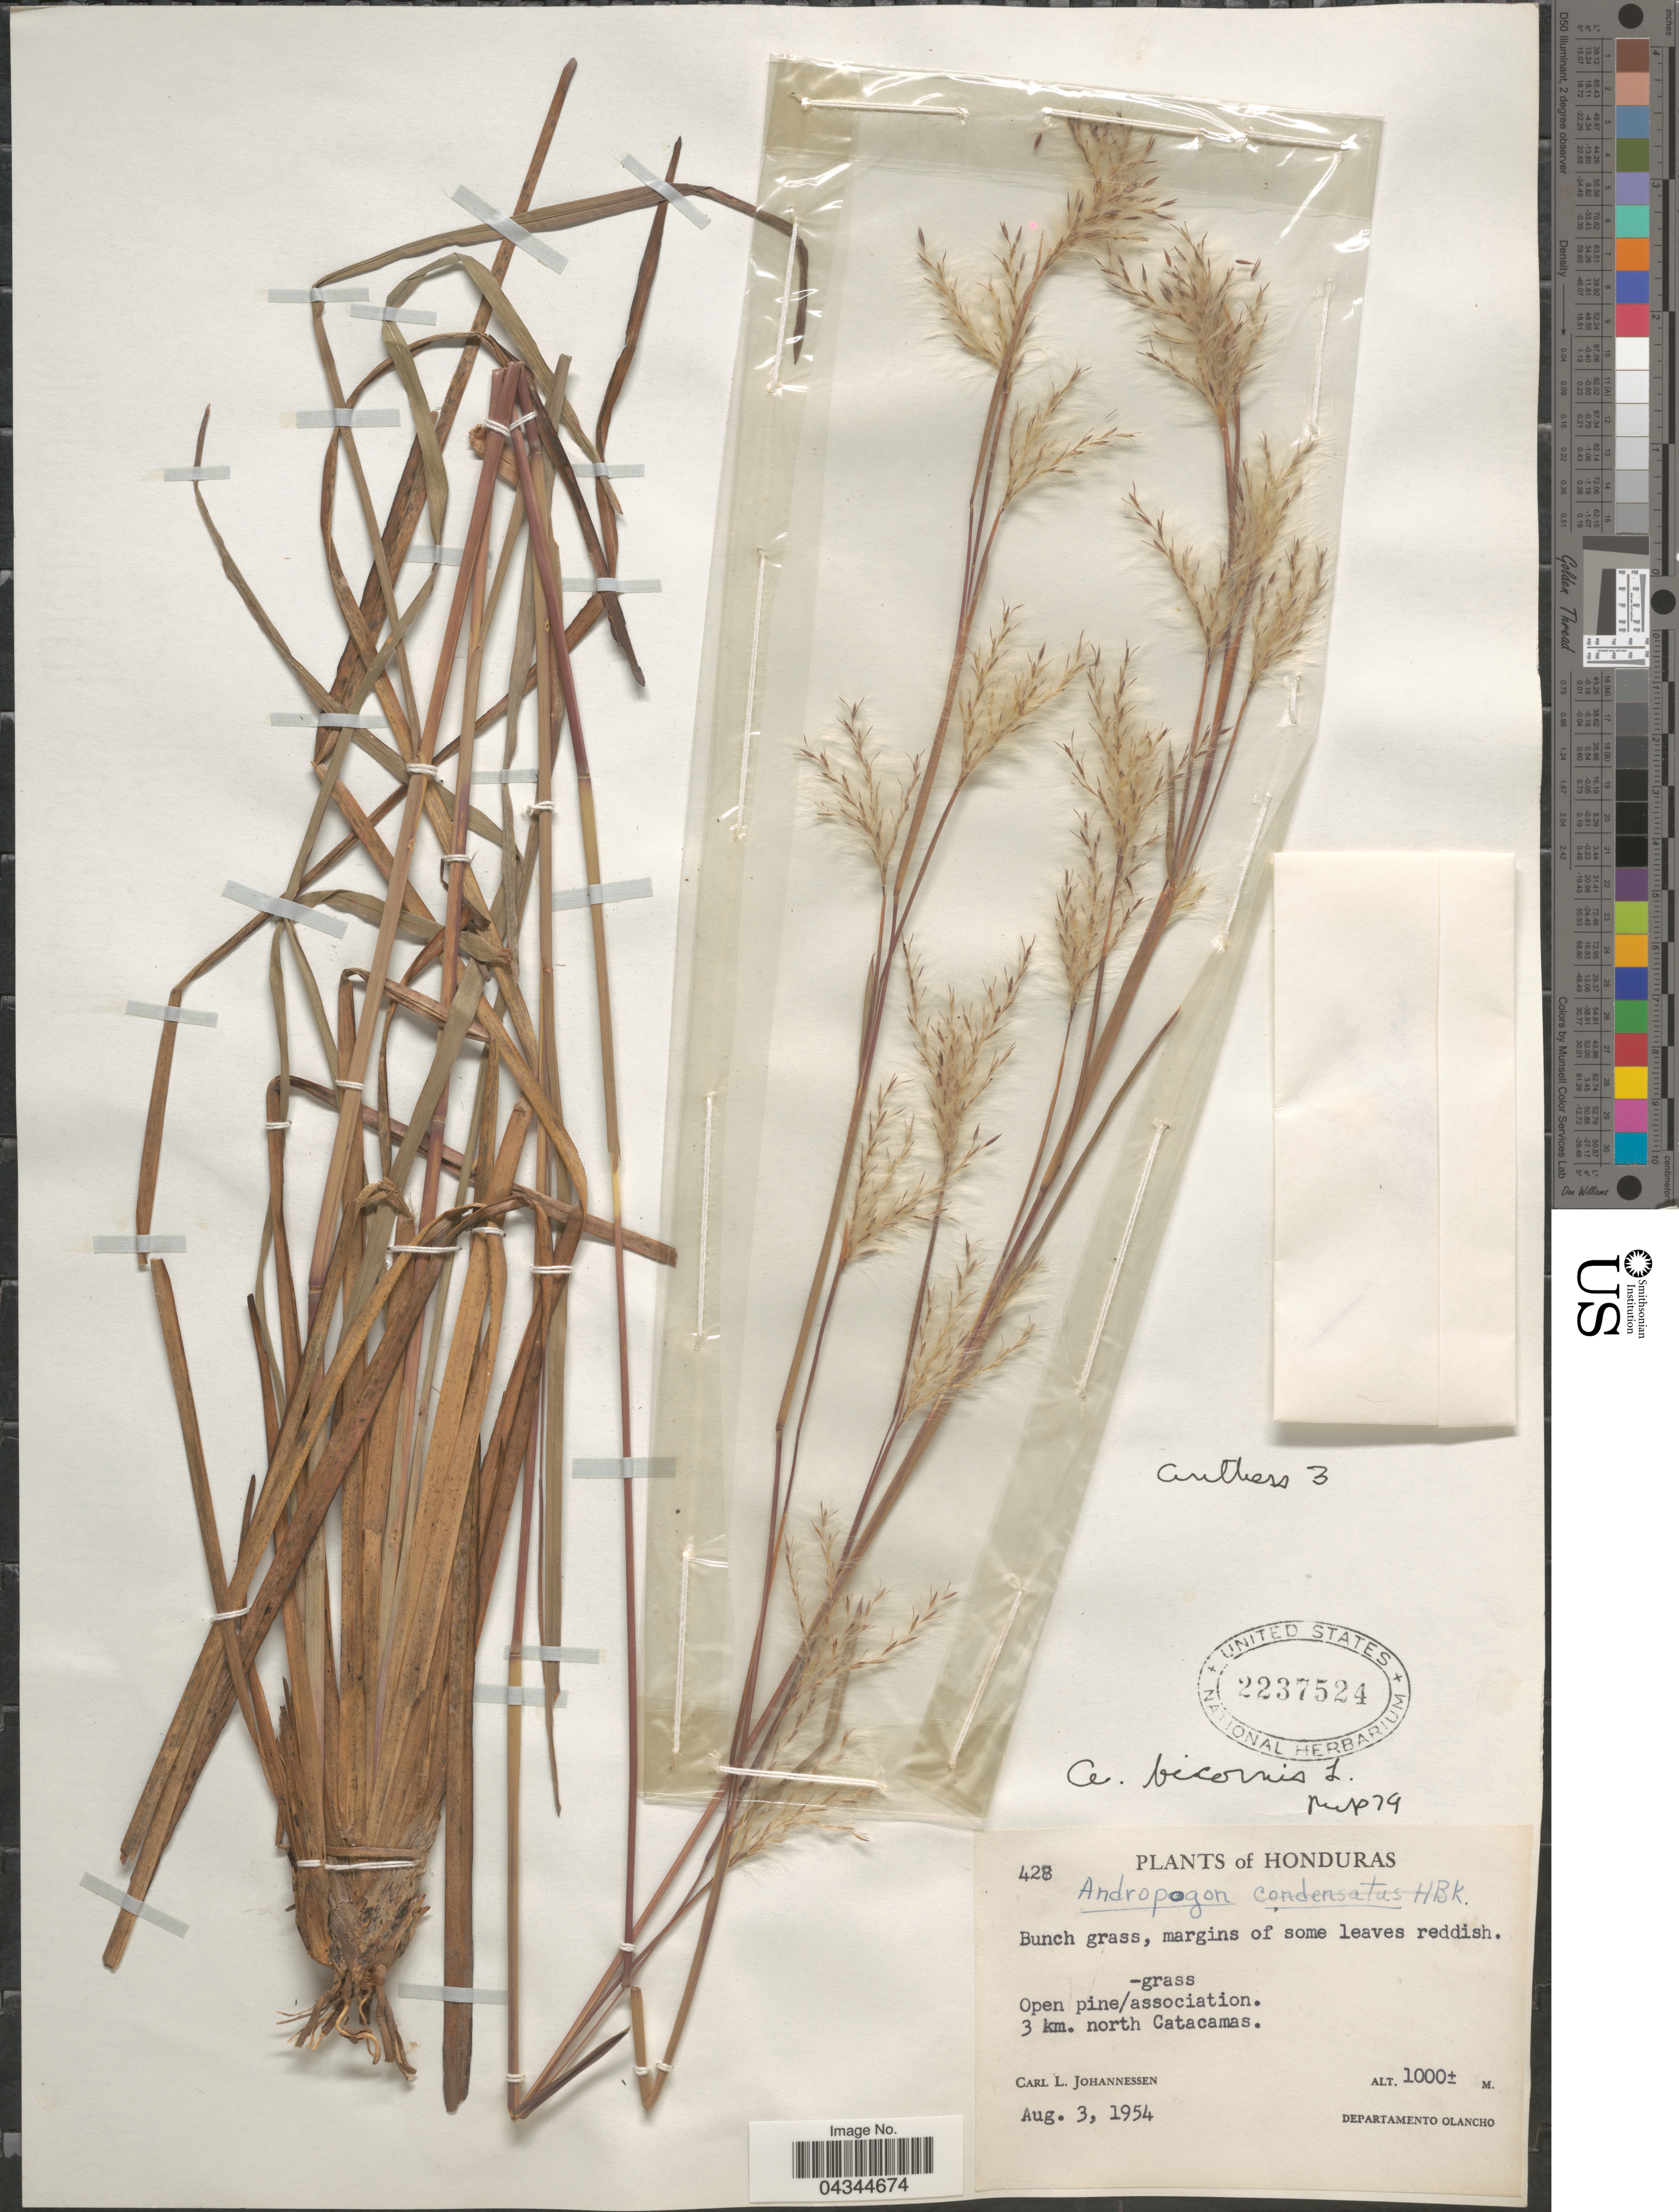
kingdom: Plantae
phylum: Tracheophyta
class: Liliopsida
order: Poales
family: Poaceae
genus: Andropogon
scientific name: Andropogon bicornis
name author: L.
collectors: C. Johannessen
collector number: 428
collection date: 1954-08-03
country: Honduras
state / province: Olancho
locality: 3 km. north Catacamas. Departamento Olancho.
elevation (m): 1000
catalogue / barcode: US 2237524